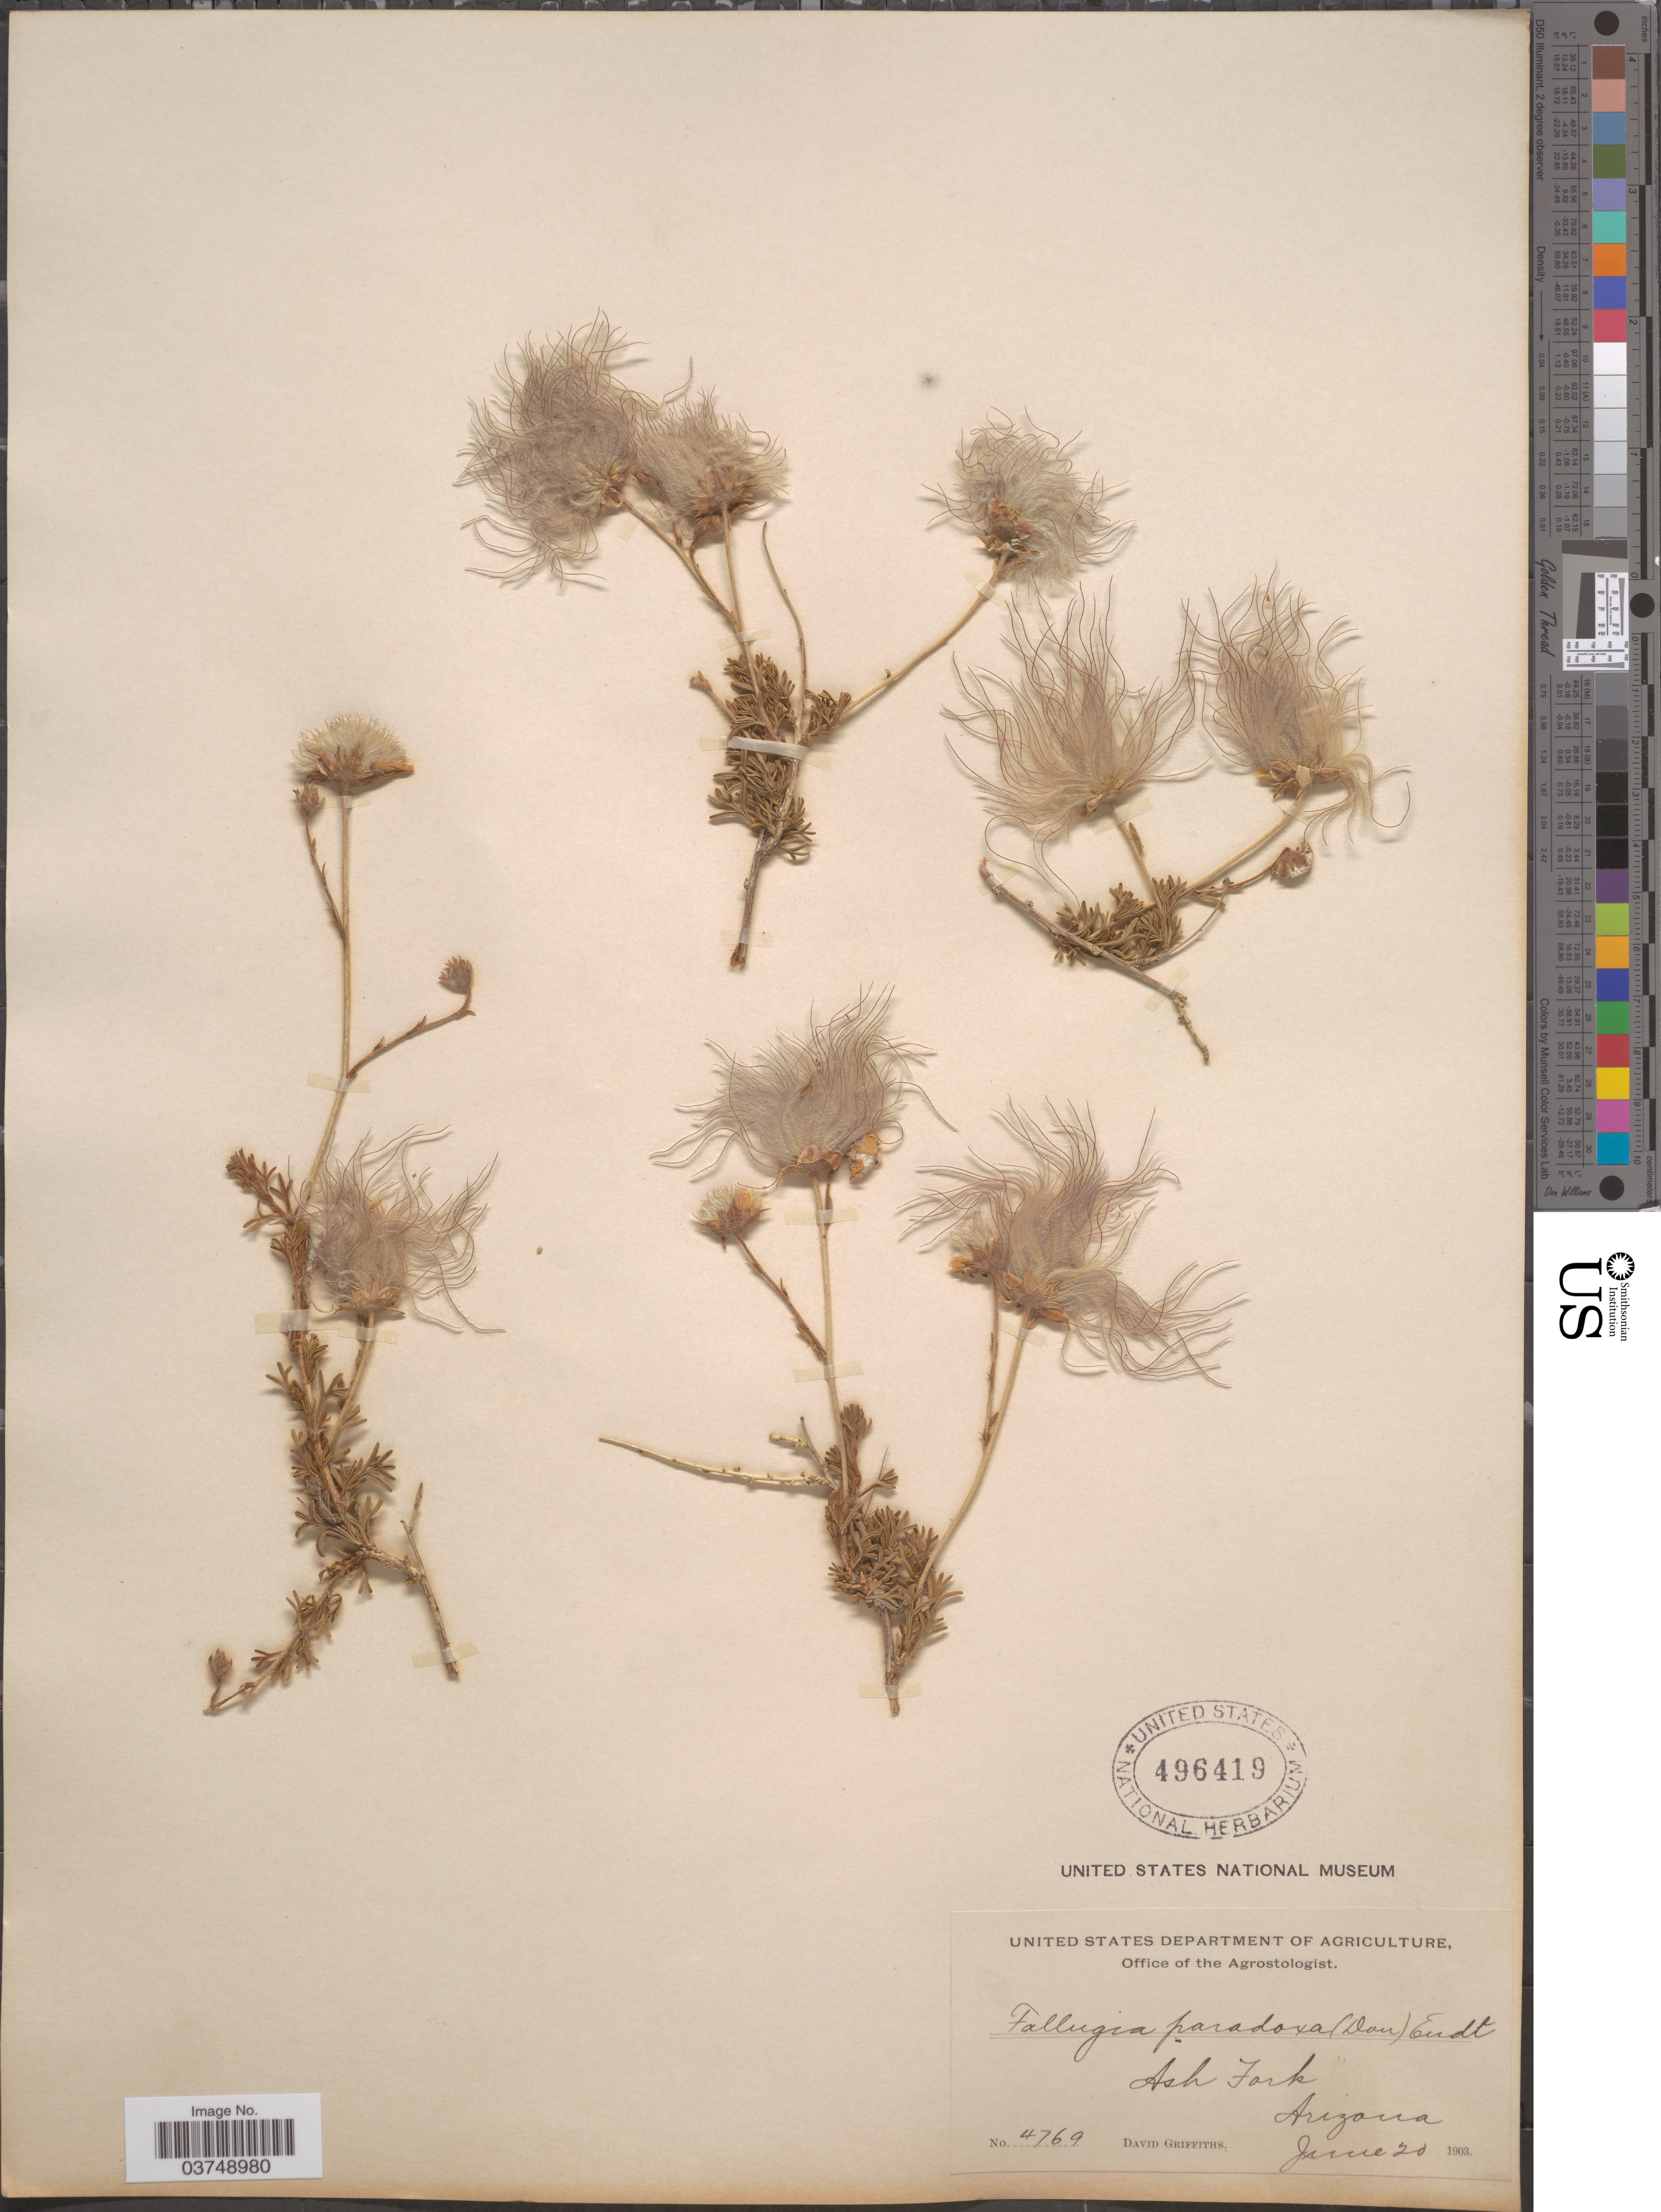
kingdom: Plantae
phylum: Tracheophyta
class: Magnoliopsida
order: Rosales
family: Rosaceae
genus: Fallugia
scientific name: Fallugia acuminata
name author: (Wooton) Rydb.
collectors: D. Griffiths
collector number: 4769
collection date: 1903-06-20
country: United States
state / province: Arizona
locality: Ash Fork.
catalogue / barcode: US 496419